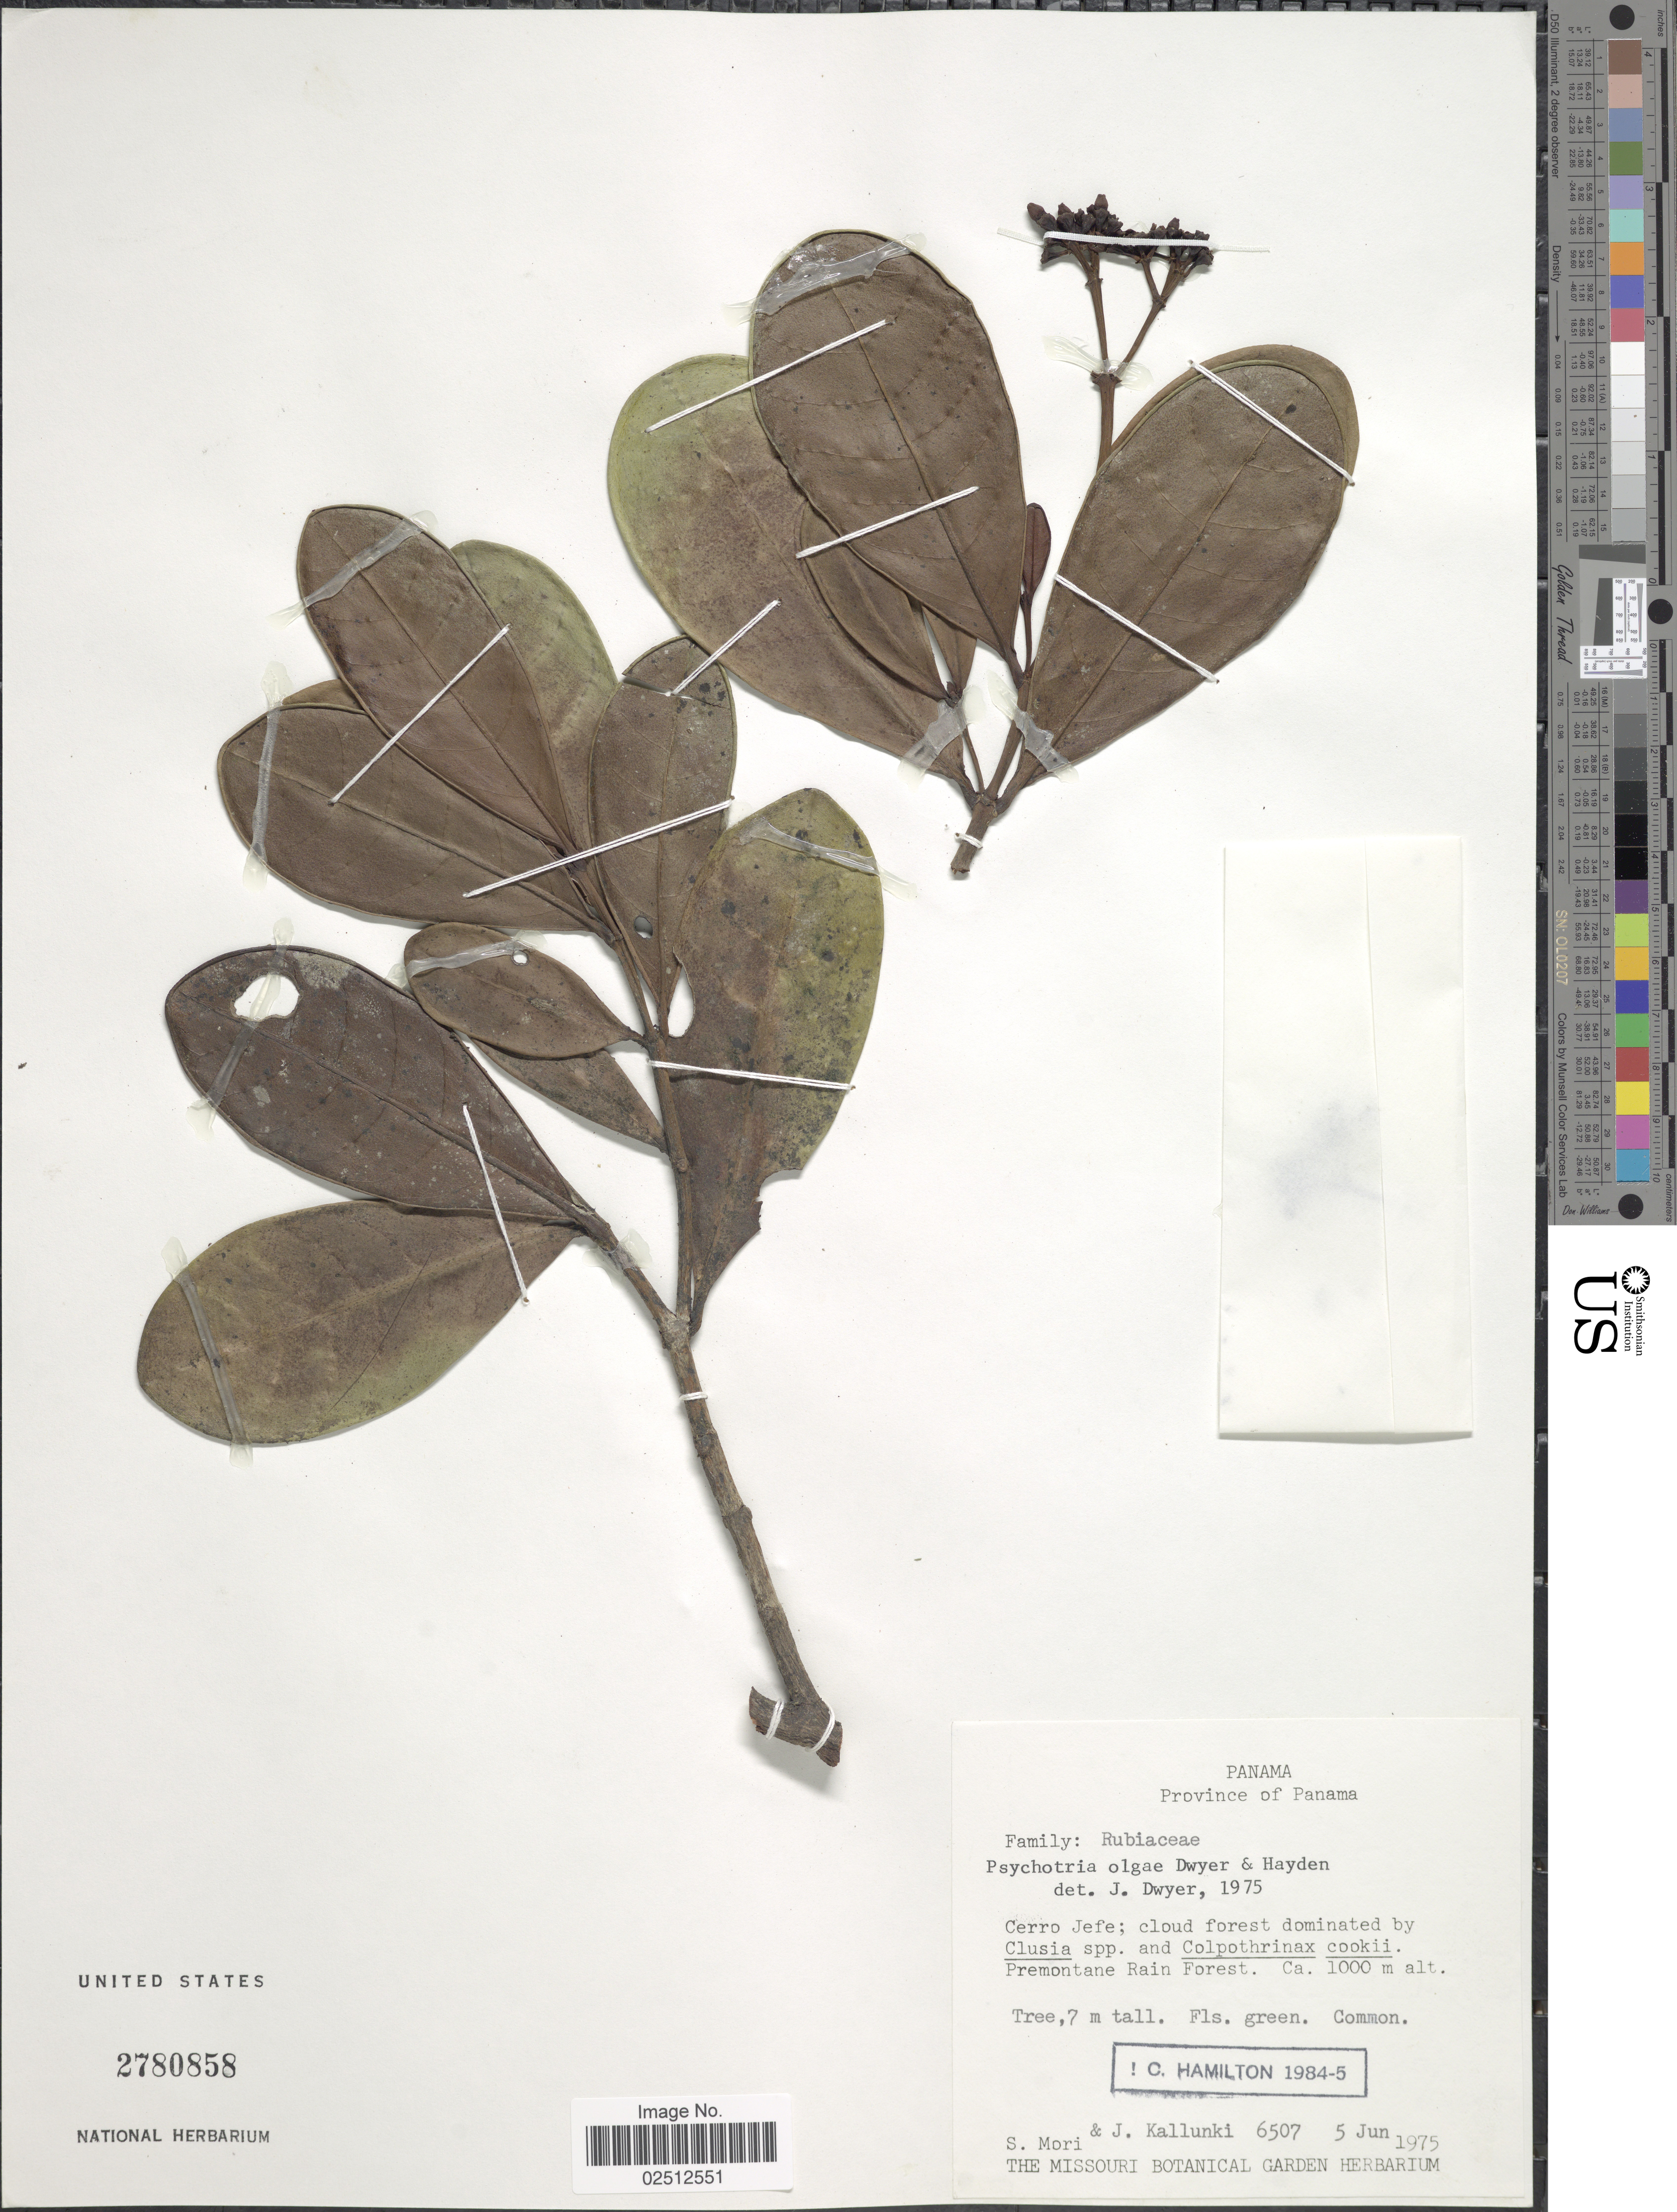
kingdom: Plantae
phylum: Tracheophyta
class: Magnoliopsida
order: Gentianales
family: Rubiaceae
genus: Psychotria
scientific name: Psychotria olgae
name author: Dwyer & M.V. Hayden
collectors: J. Kallunki & S. Mori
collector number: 6507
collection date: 1975-06-05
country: Panama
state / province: Panamá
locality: Province of Panama, Cerro Jefe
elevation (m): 1000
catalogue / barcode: US 2780858